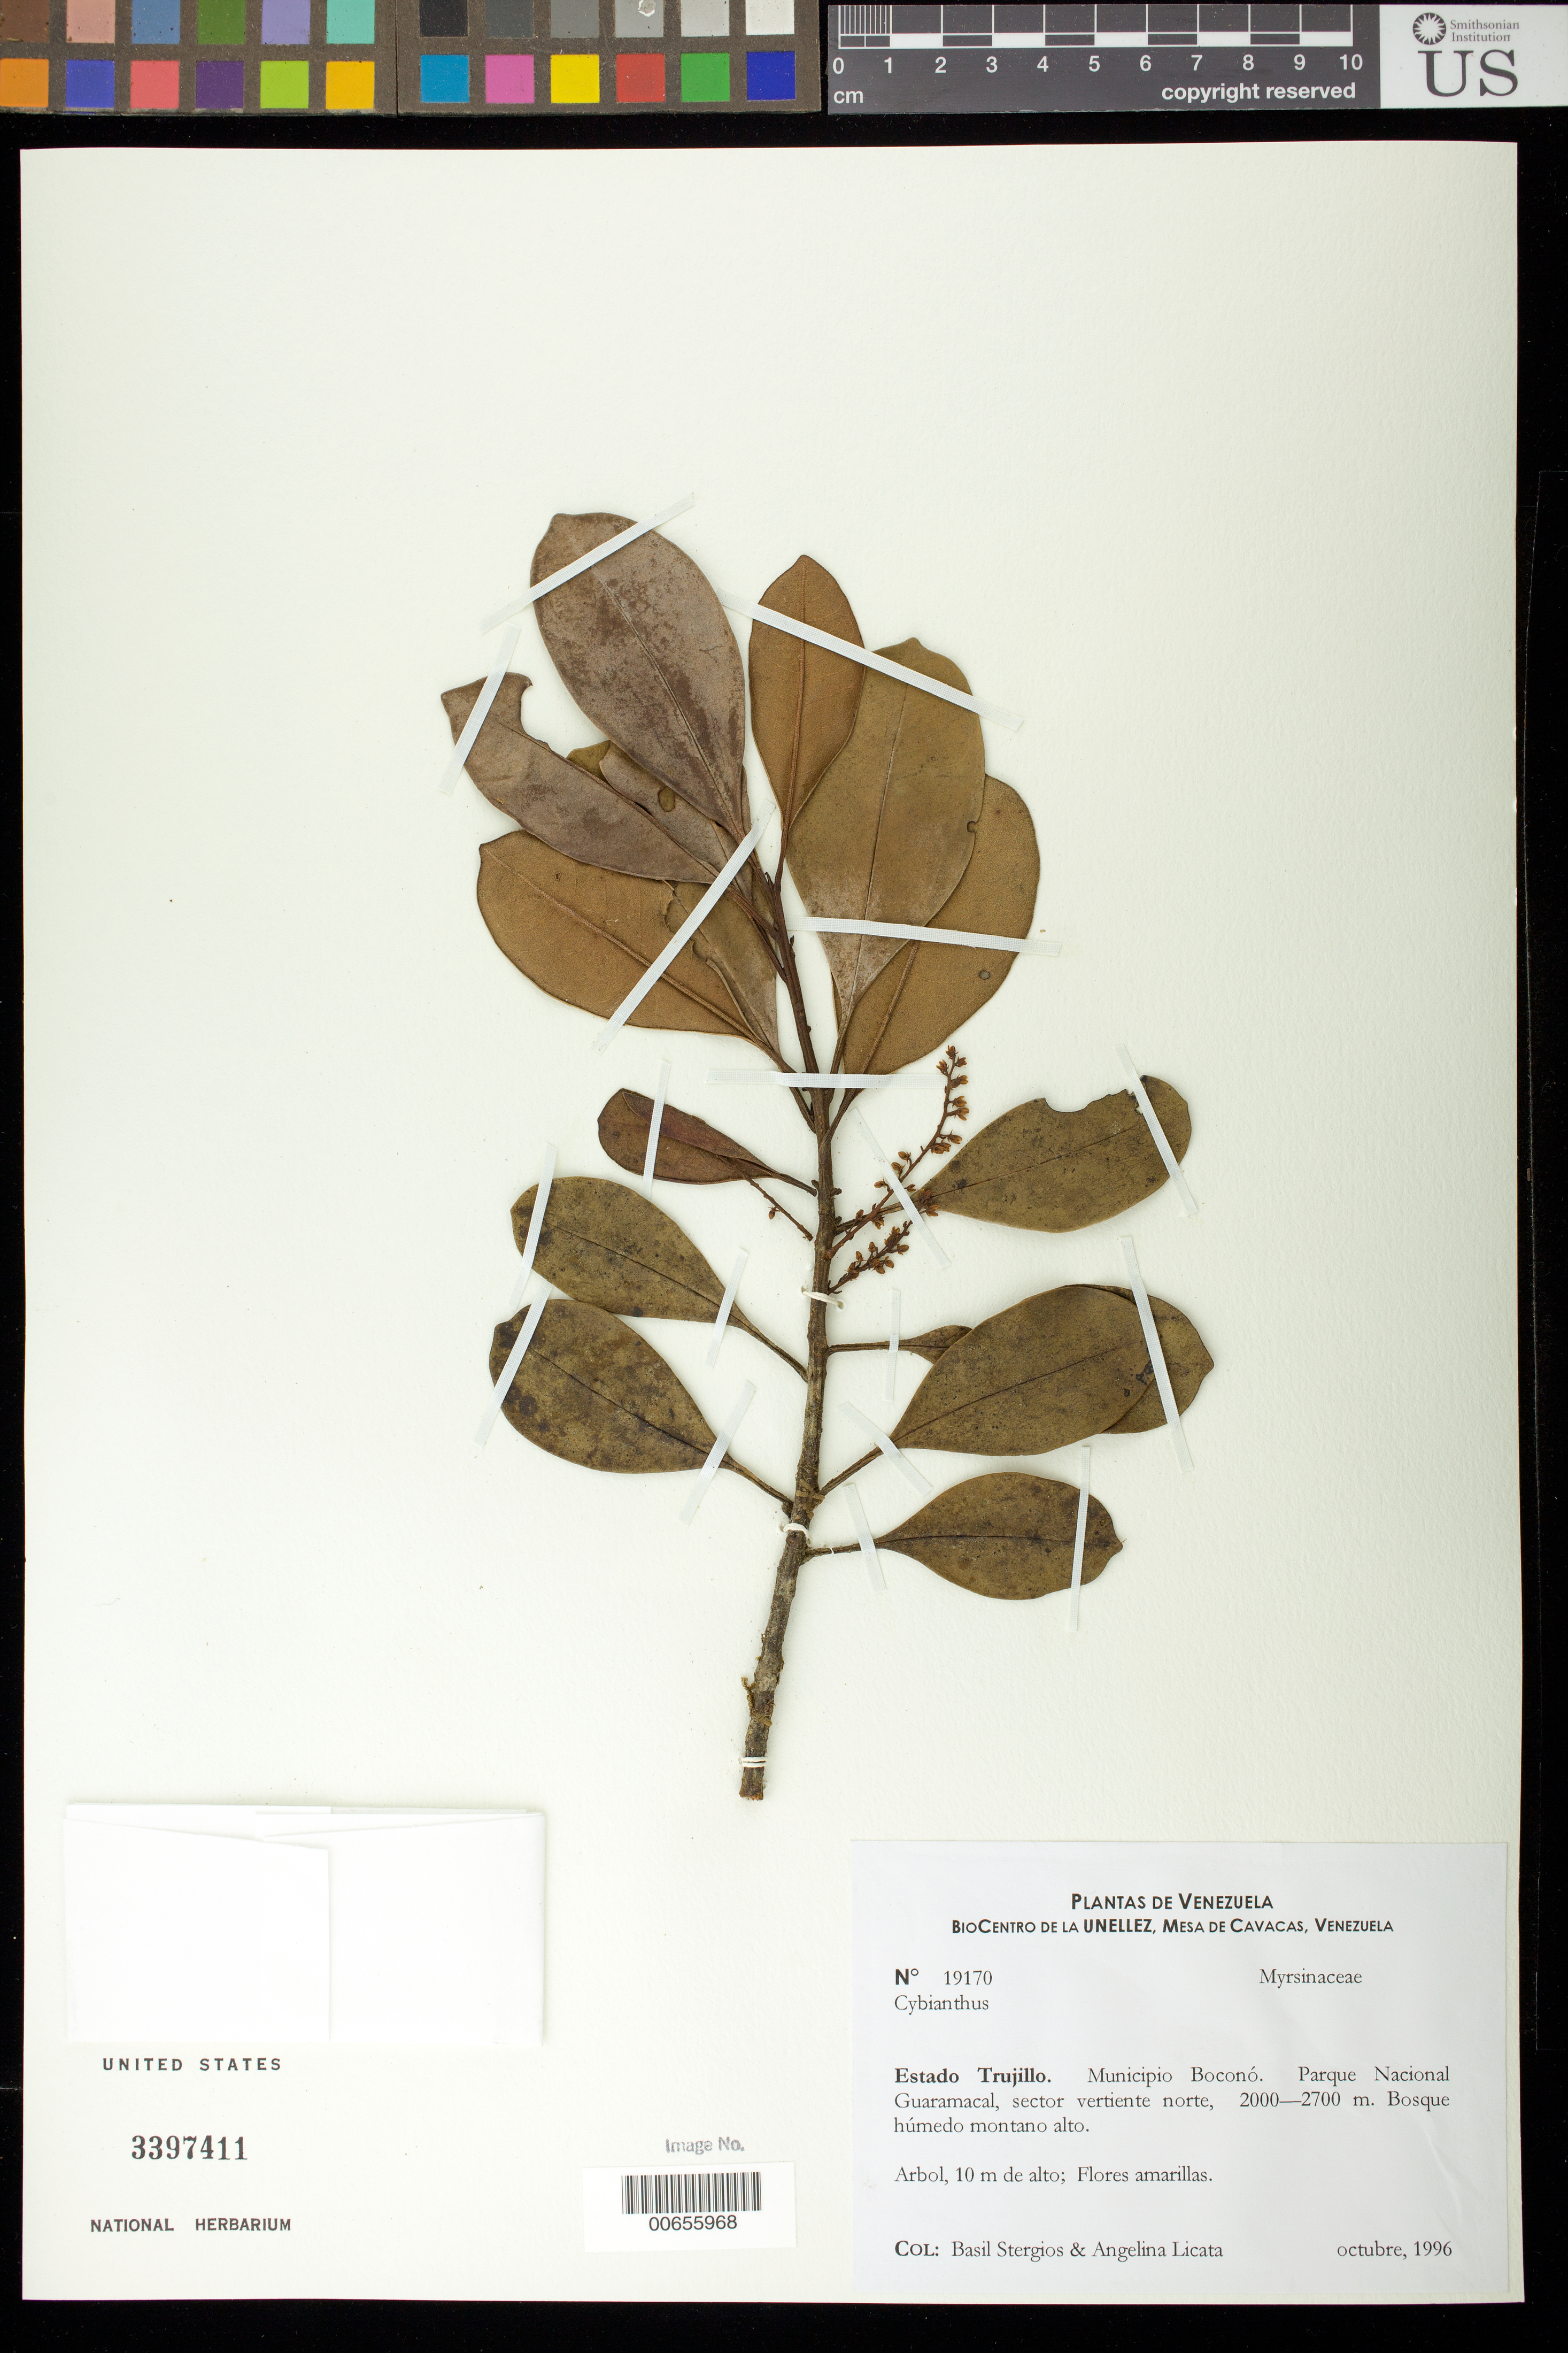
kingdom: Plantae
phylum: Tracheophyta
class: Magnoliopsida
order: Ericales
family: Primulaceae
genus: Cybianthus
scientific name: Cybianthus sp.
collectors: B. G. Stergios & A. Licata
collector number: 19170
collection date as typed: Oct 1996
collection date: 1996-10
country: Venezuela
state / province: Trujillo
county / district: Boconó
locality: Parque Nacional Guaramacal, vertiente N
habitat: Bosque húmedo montano alto.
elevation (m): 2000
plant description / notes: PORT, US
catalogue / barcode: US 3397411